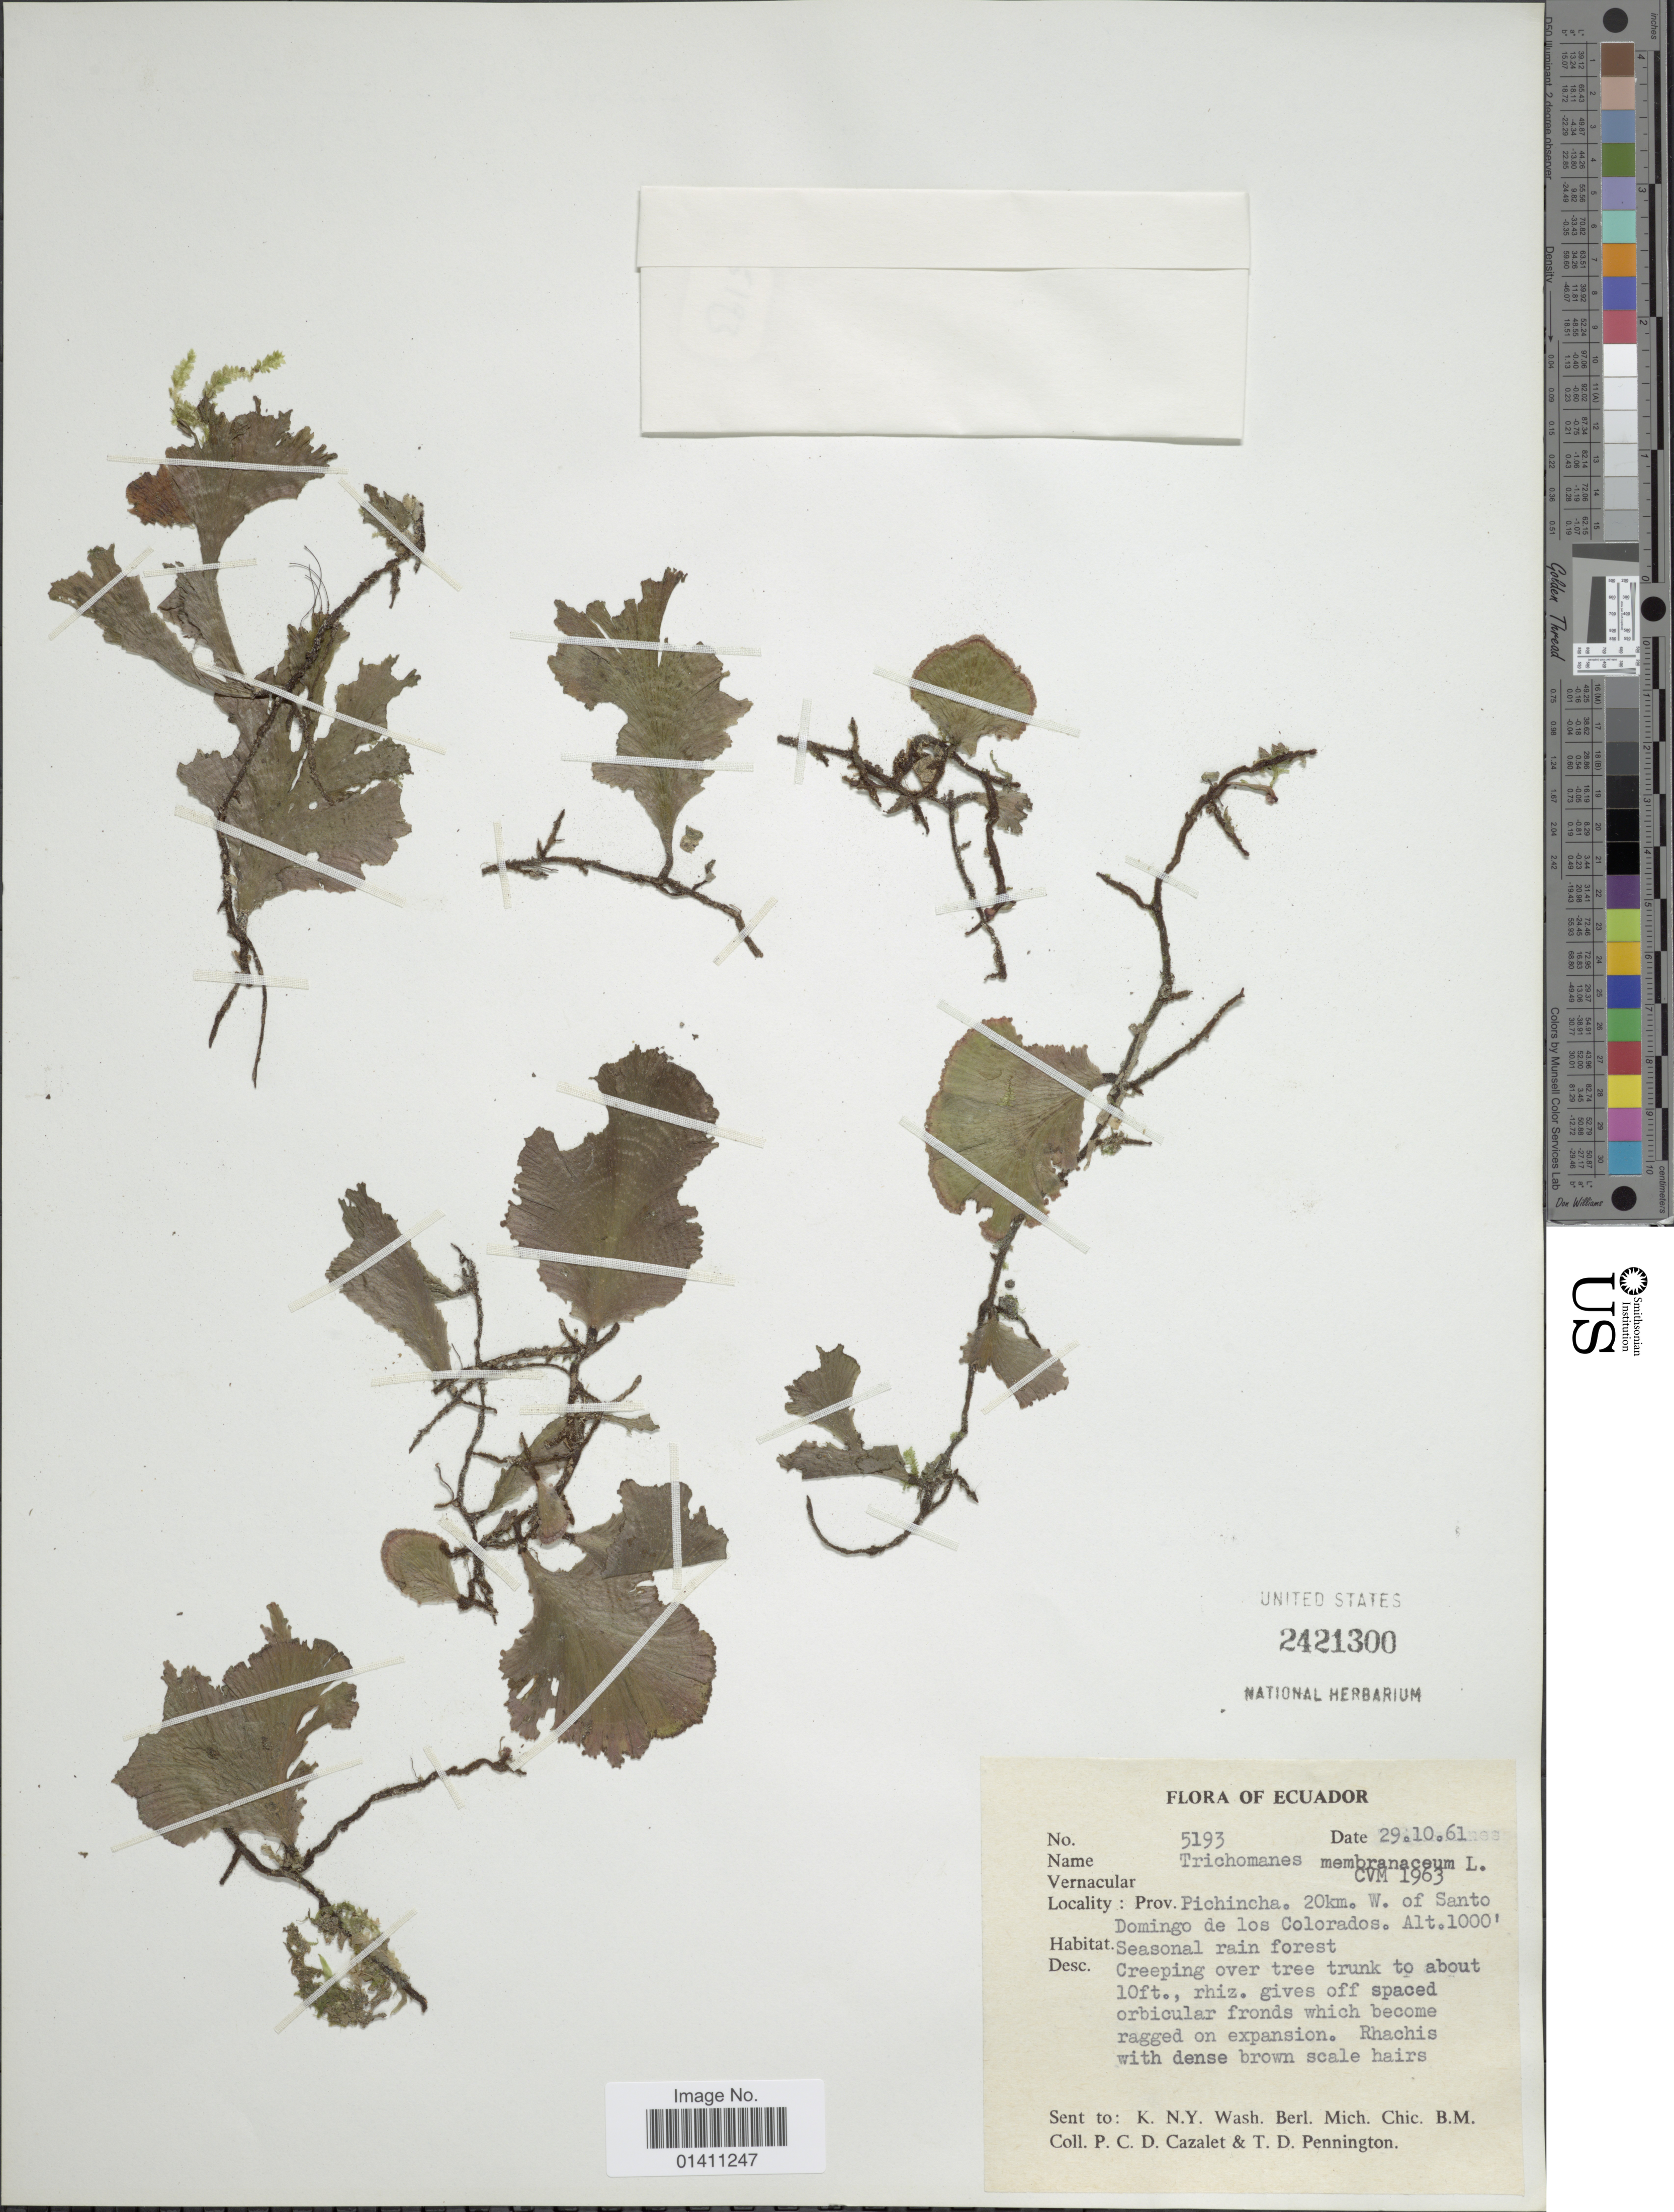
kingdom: Plantae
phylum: Tracheophyta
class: Polypodiopsida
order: Hymenophyllales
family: Hymenophyllaceae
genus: Didymoglossum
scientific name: Didymoglossum membranaceum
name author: (L.) Vareschi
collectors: P. C. D. Cazalet & T. D. Pennington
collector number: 5193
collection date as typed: Transcribed d/m/y: 29/10/61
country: Ecuador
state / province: Pichincha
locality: Prov. Pichincha. 20km. W. of Santo Domingo de los Colorados.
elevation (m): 305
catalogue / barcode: US 2421300